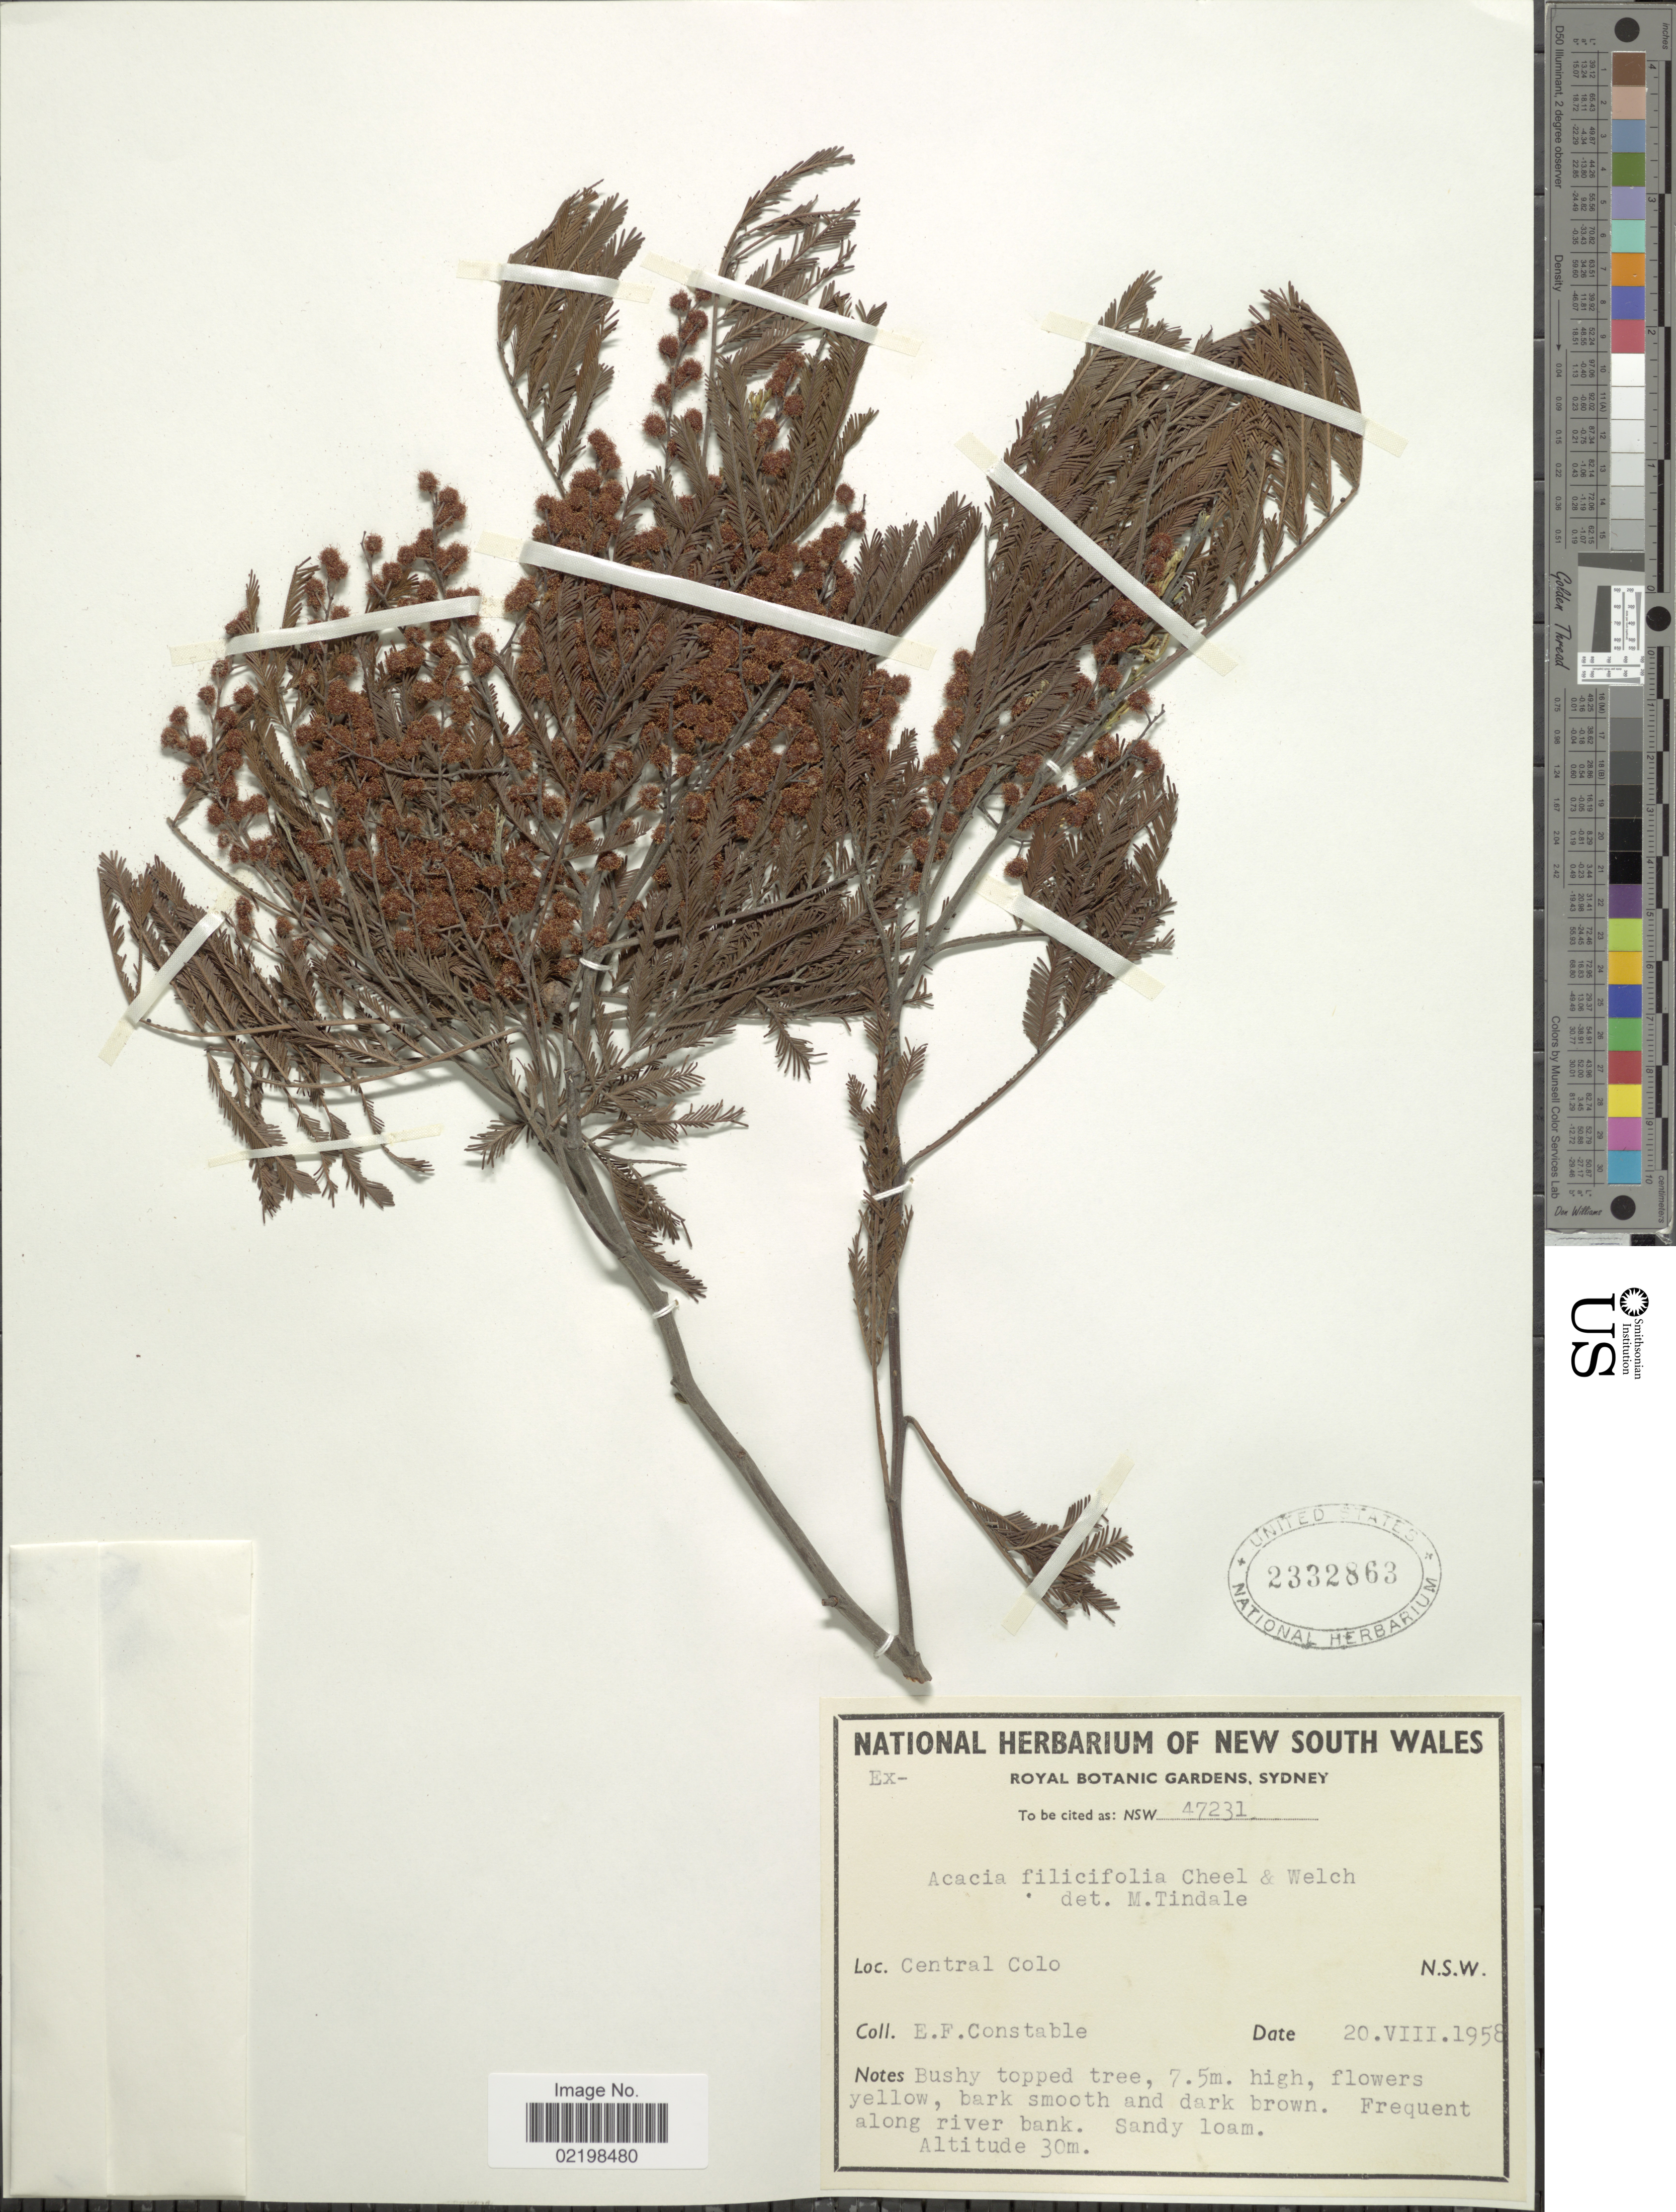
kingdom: Plantae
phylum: Tracheophyta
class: Magnoliopsida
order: Fabales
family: Fabaceae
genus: Acacia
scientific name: Acacia filicifolia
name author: Cheel & M.B. Welch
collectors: E. F. Constable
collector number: NSW 47231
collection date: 1958-08-20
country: Australia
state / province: New South Wales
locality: Central Colo, N.S.W.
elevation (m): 30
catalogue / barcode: US 2332863